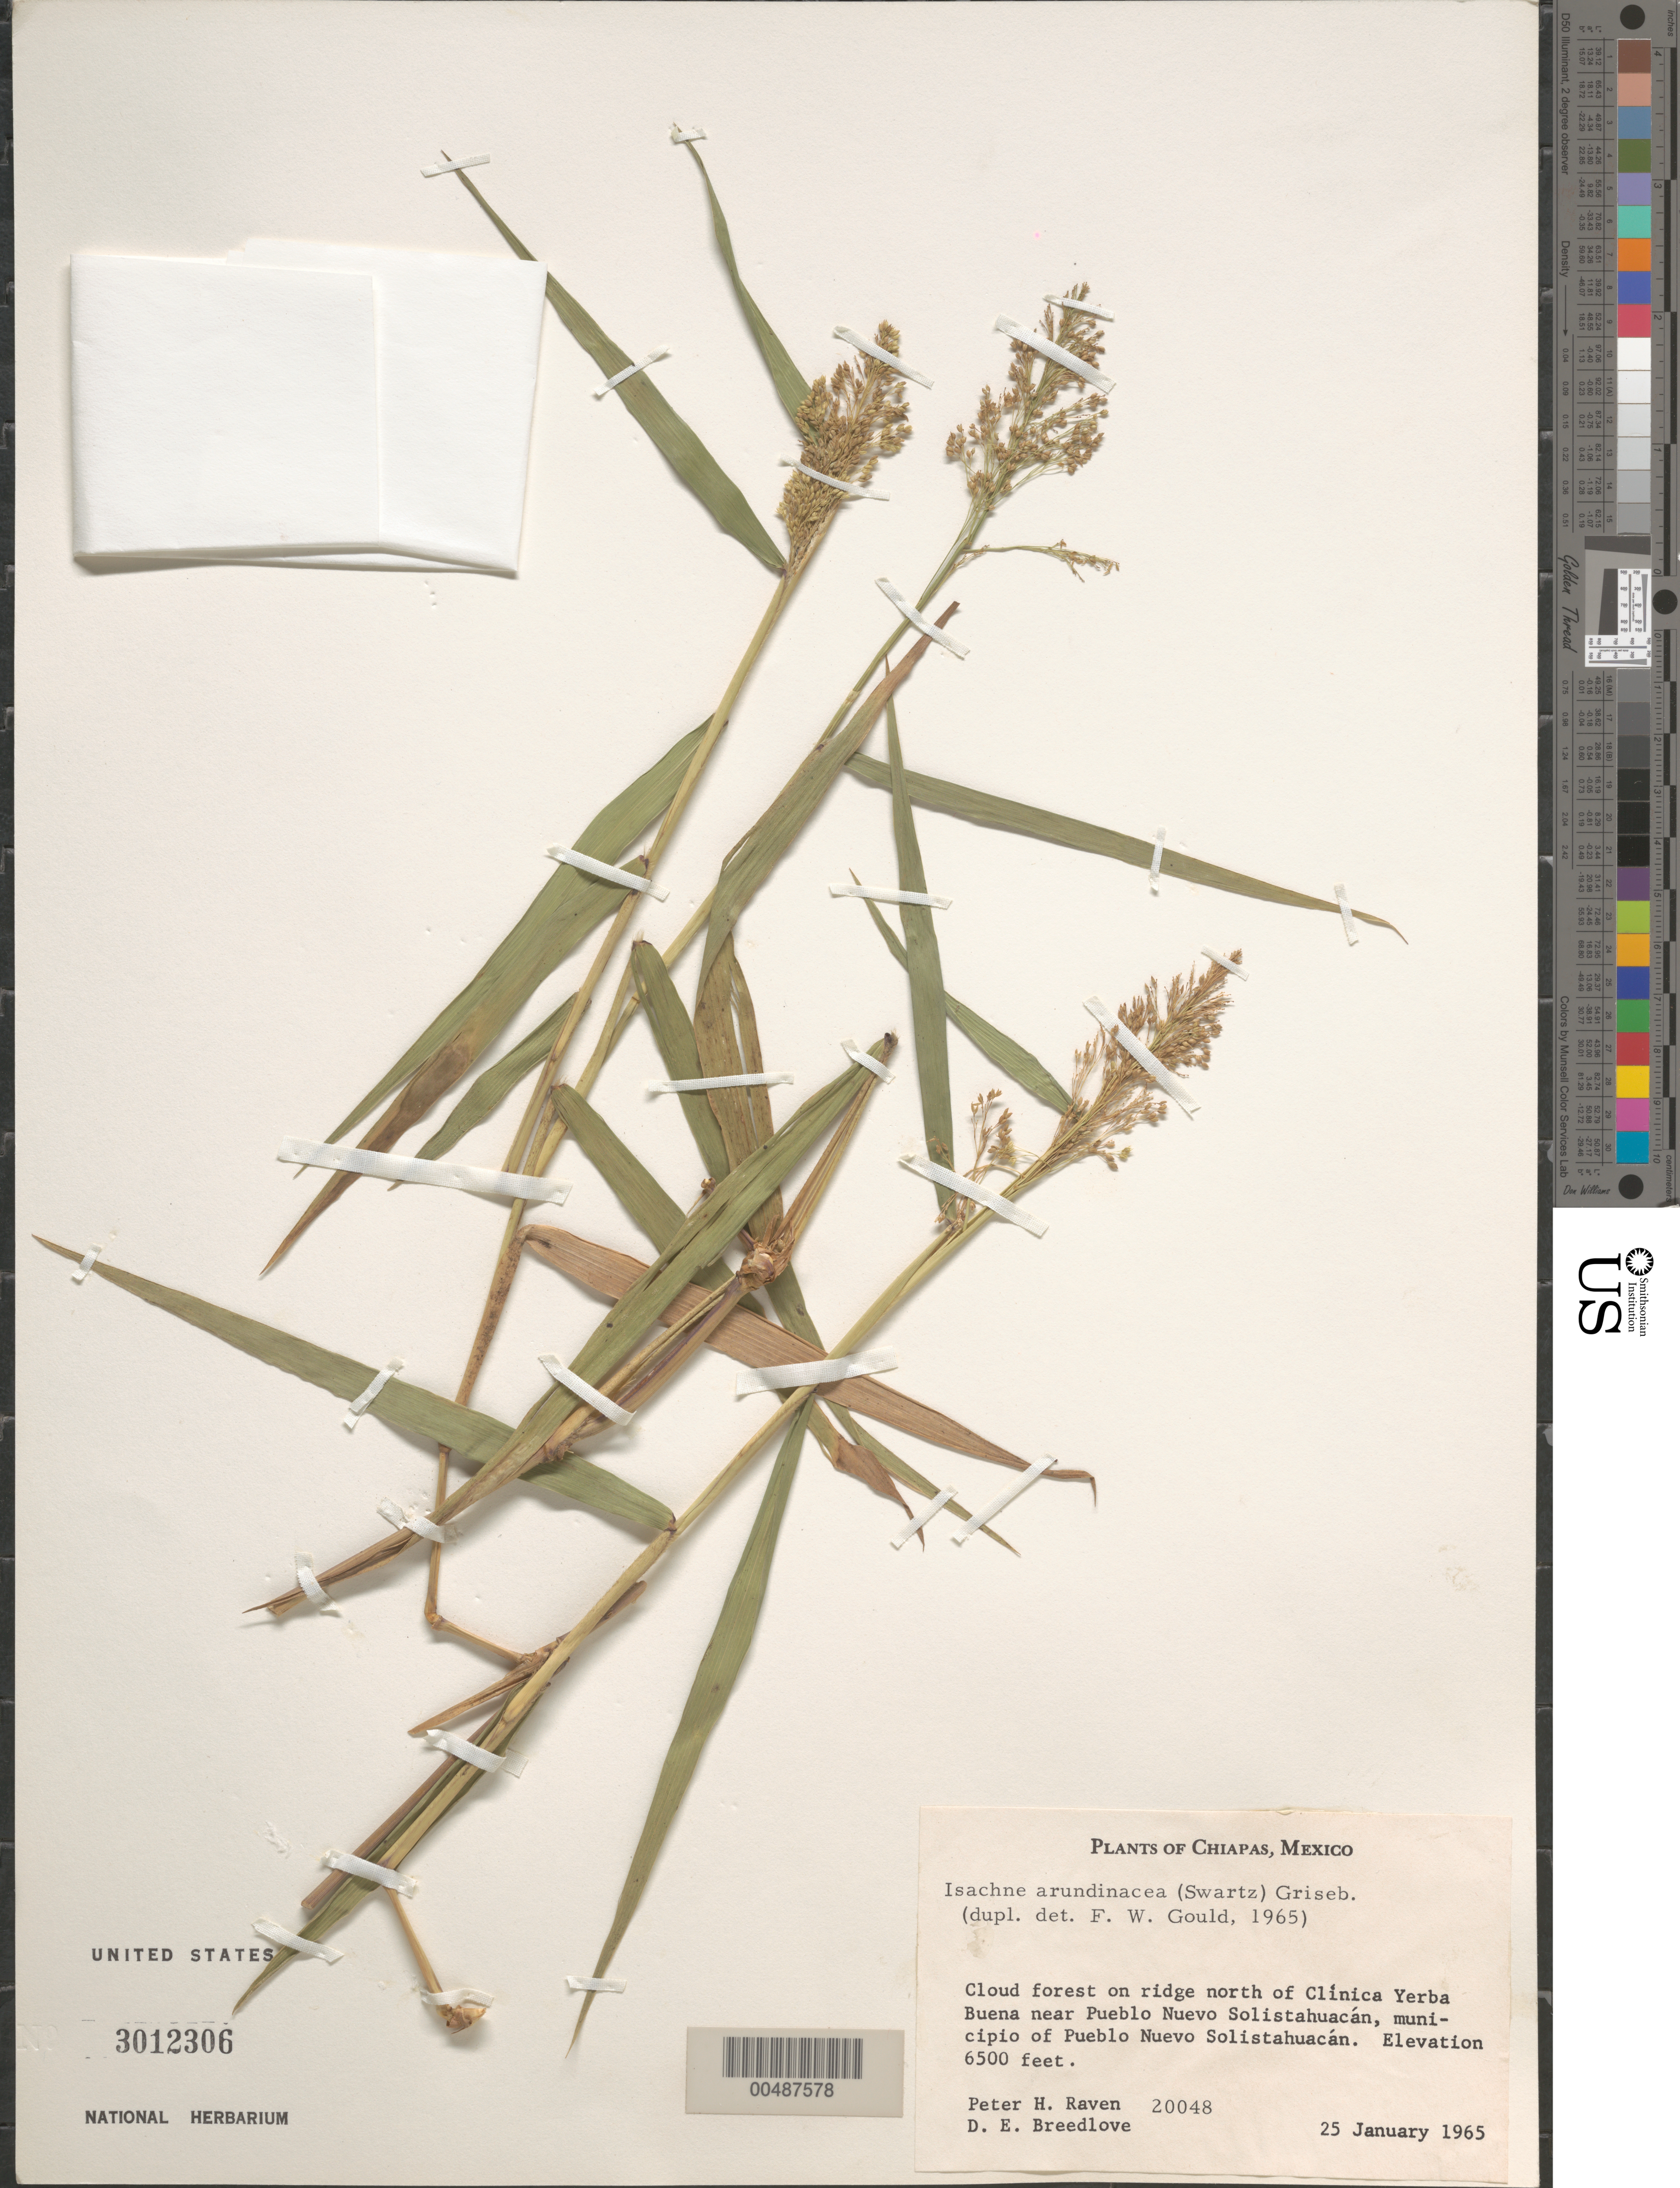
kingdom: Plantae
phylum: Tracheophyta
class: Liliopsida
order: Poales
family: Poaceae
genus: Isachne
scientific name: Isachne arundinacea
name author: (Sw.) Griseb.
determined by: Gould, F. W.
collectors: P. H. Raven & D. E. Breedlove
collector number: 20048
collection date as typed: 25 Jan 1965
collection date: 1965-01-25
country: Mexico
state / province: Chiapas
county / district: Pueblo Nuevo Solistahuacán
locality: N of Clínica Yerba Buena near Pueblo Nuevo Solistahuacán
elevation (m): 1981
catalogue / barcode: US 3012306